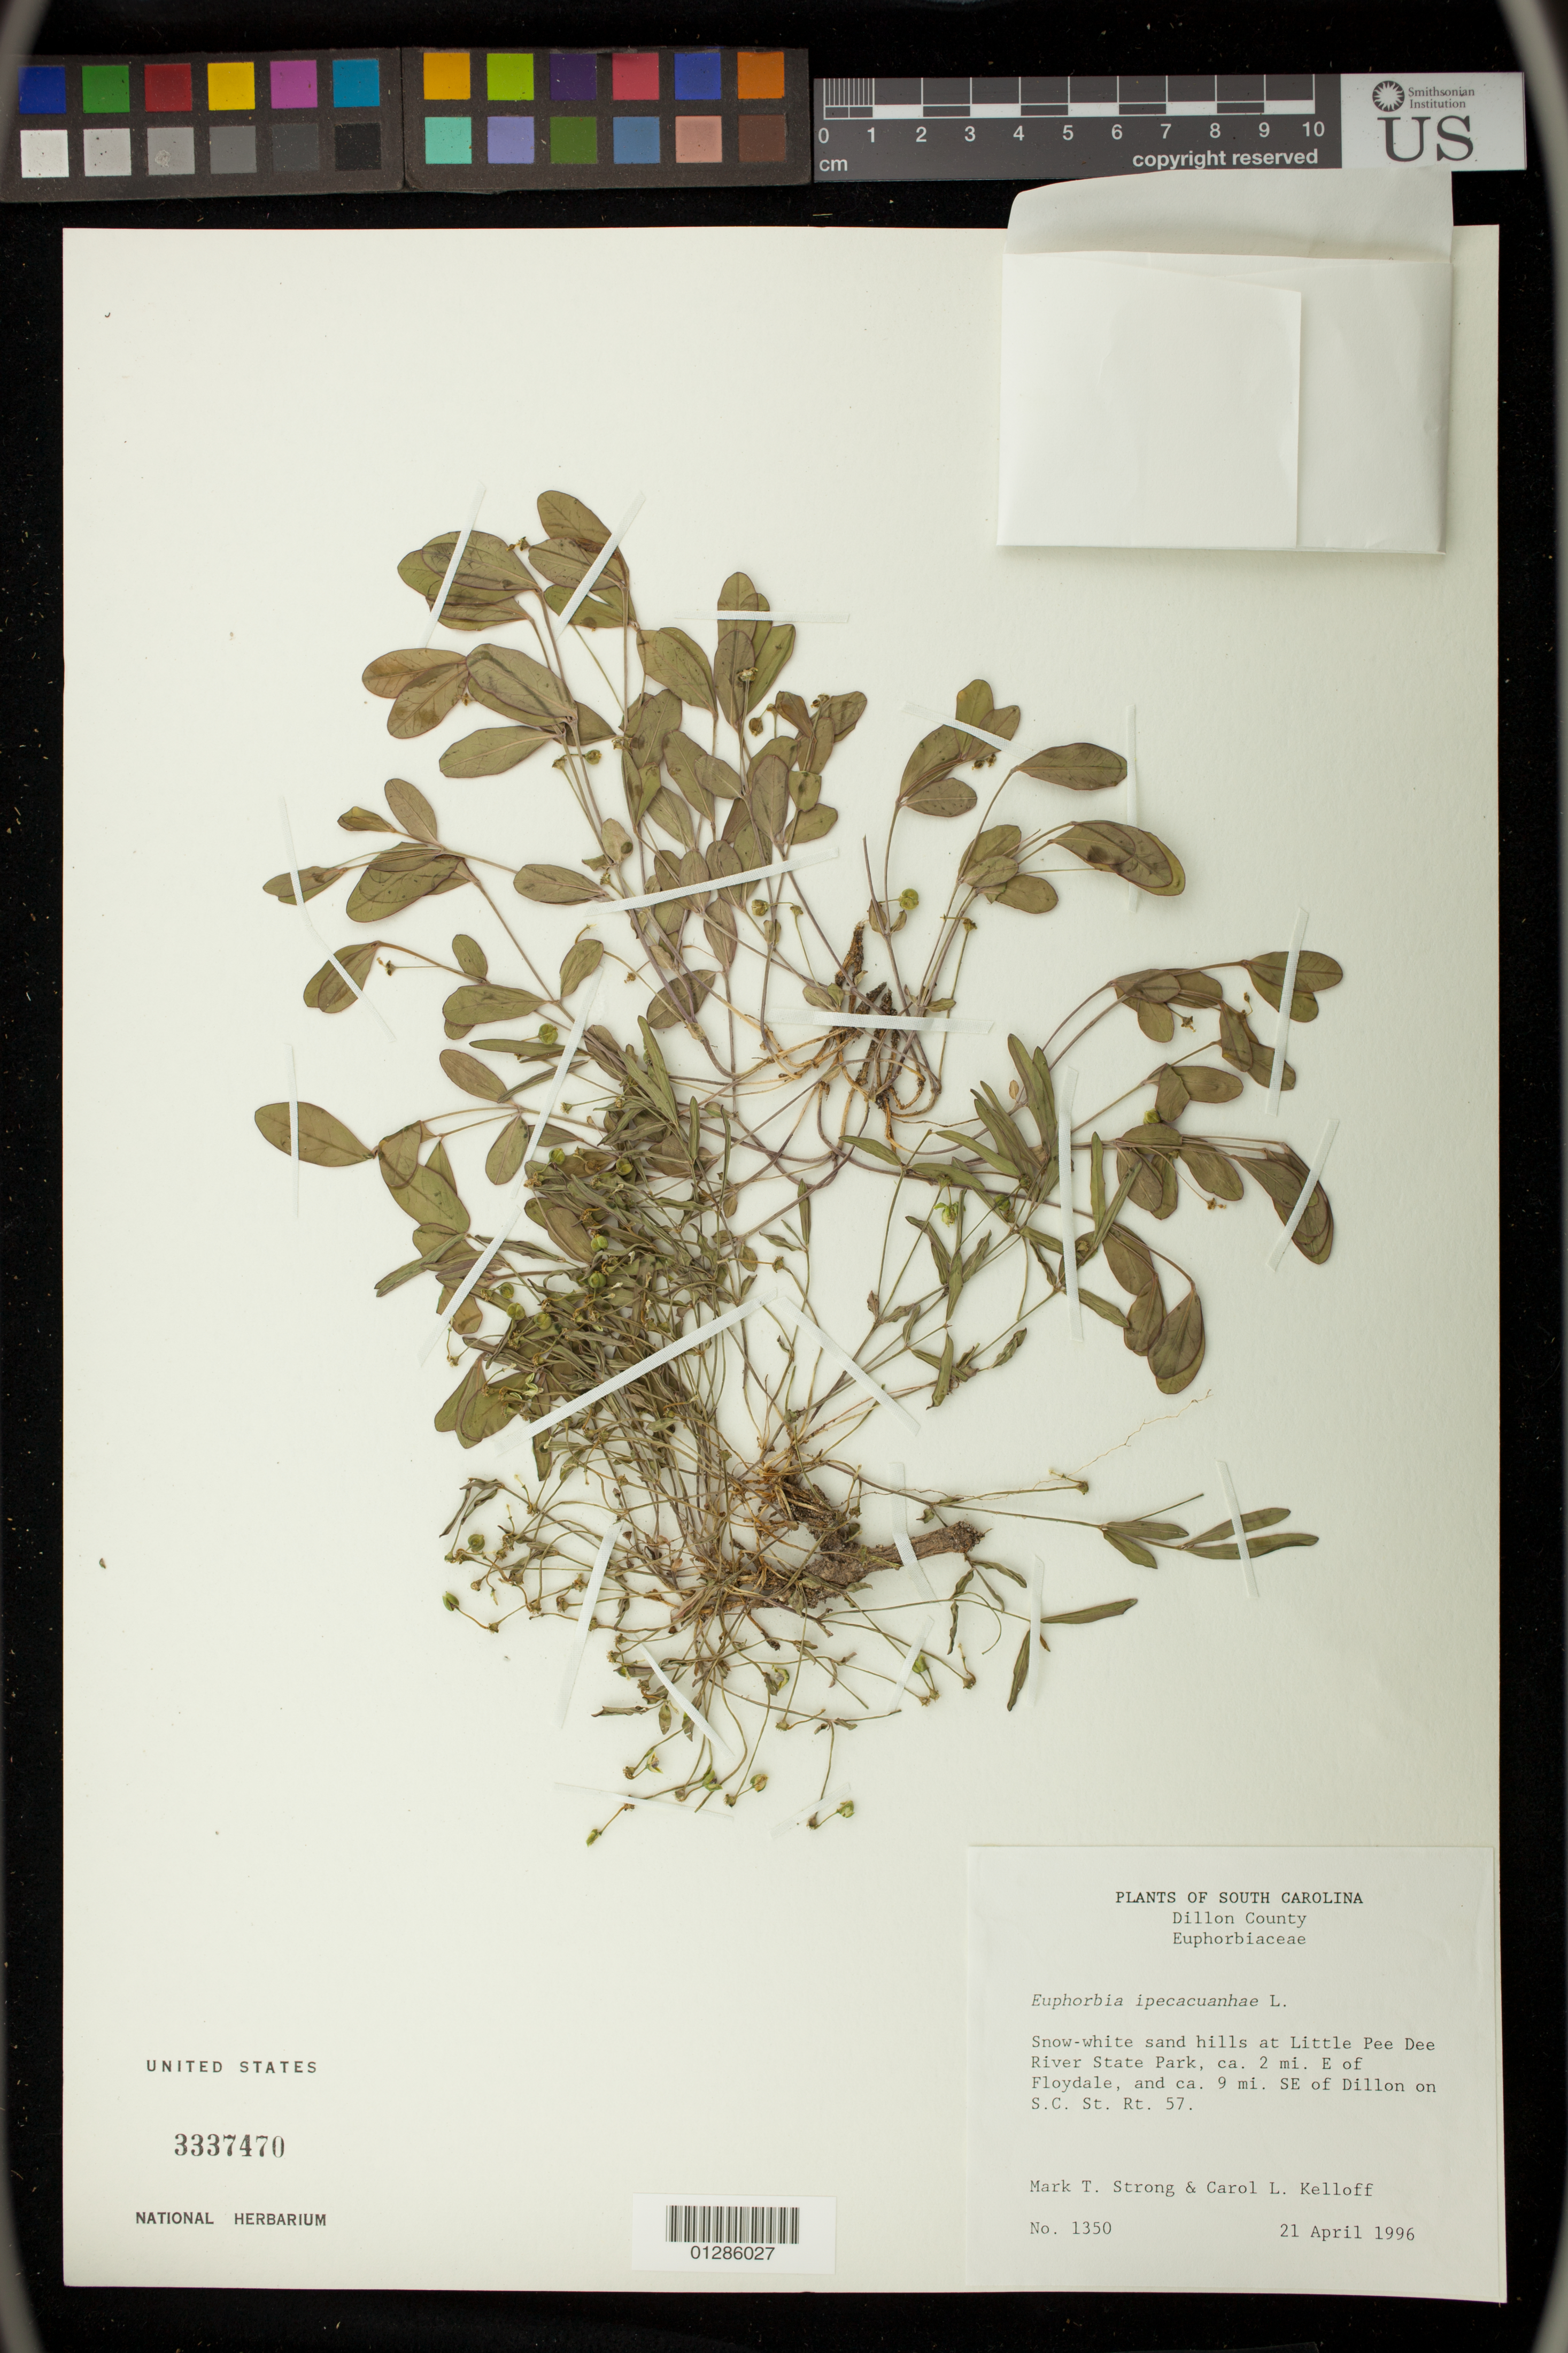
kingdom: Plantae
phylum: Tracheophyta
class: Magnoliopsida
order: Malpighiales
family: Euphorbiaceae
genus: Euphorbia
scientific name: Euphorbia ipecacuanhae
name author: L.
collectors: M. T. Strong & C. L. Kelloff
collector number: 1350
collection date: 1996-04-21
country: United States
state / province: South Carolina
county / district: Dillon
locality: Sand hills at Little Pee Dee River State Park, ca. 2 mi. E of Floydale, and ca. 9 mi. SE of Dillon on S. C. St. Rt. 57.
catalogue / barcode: US 3337470